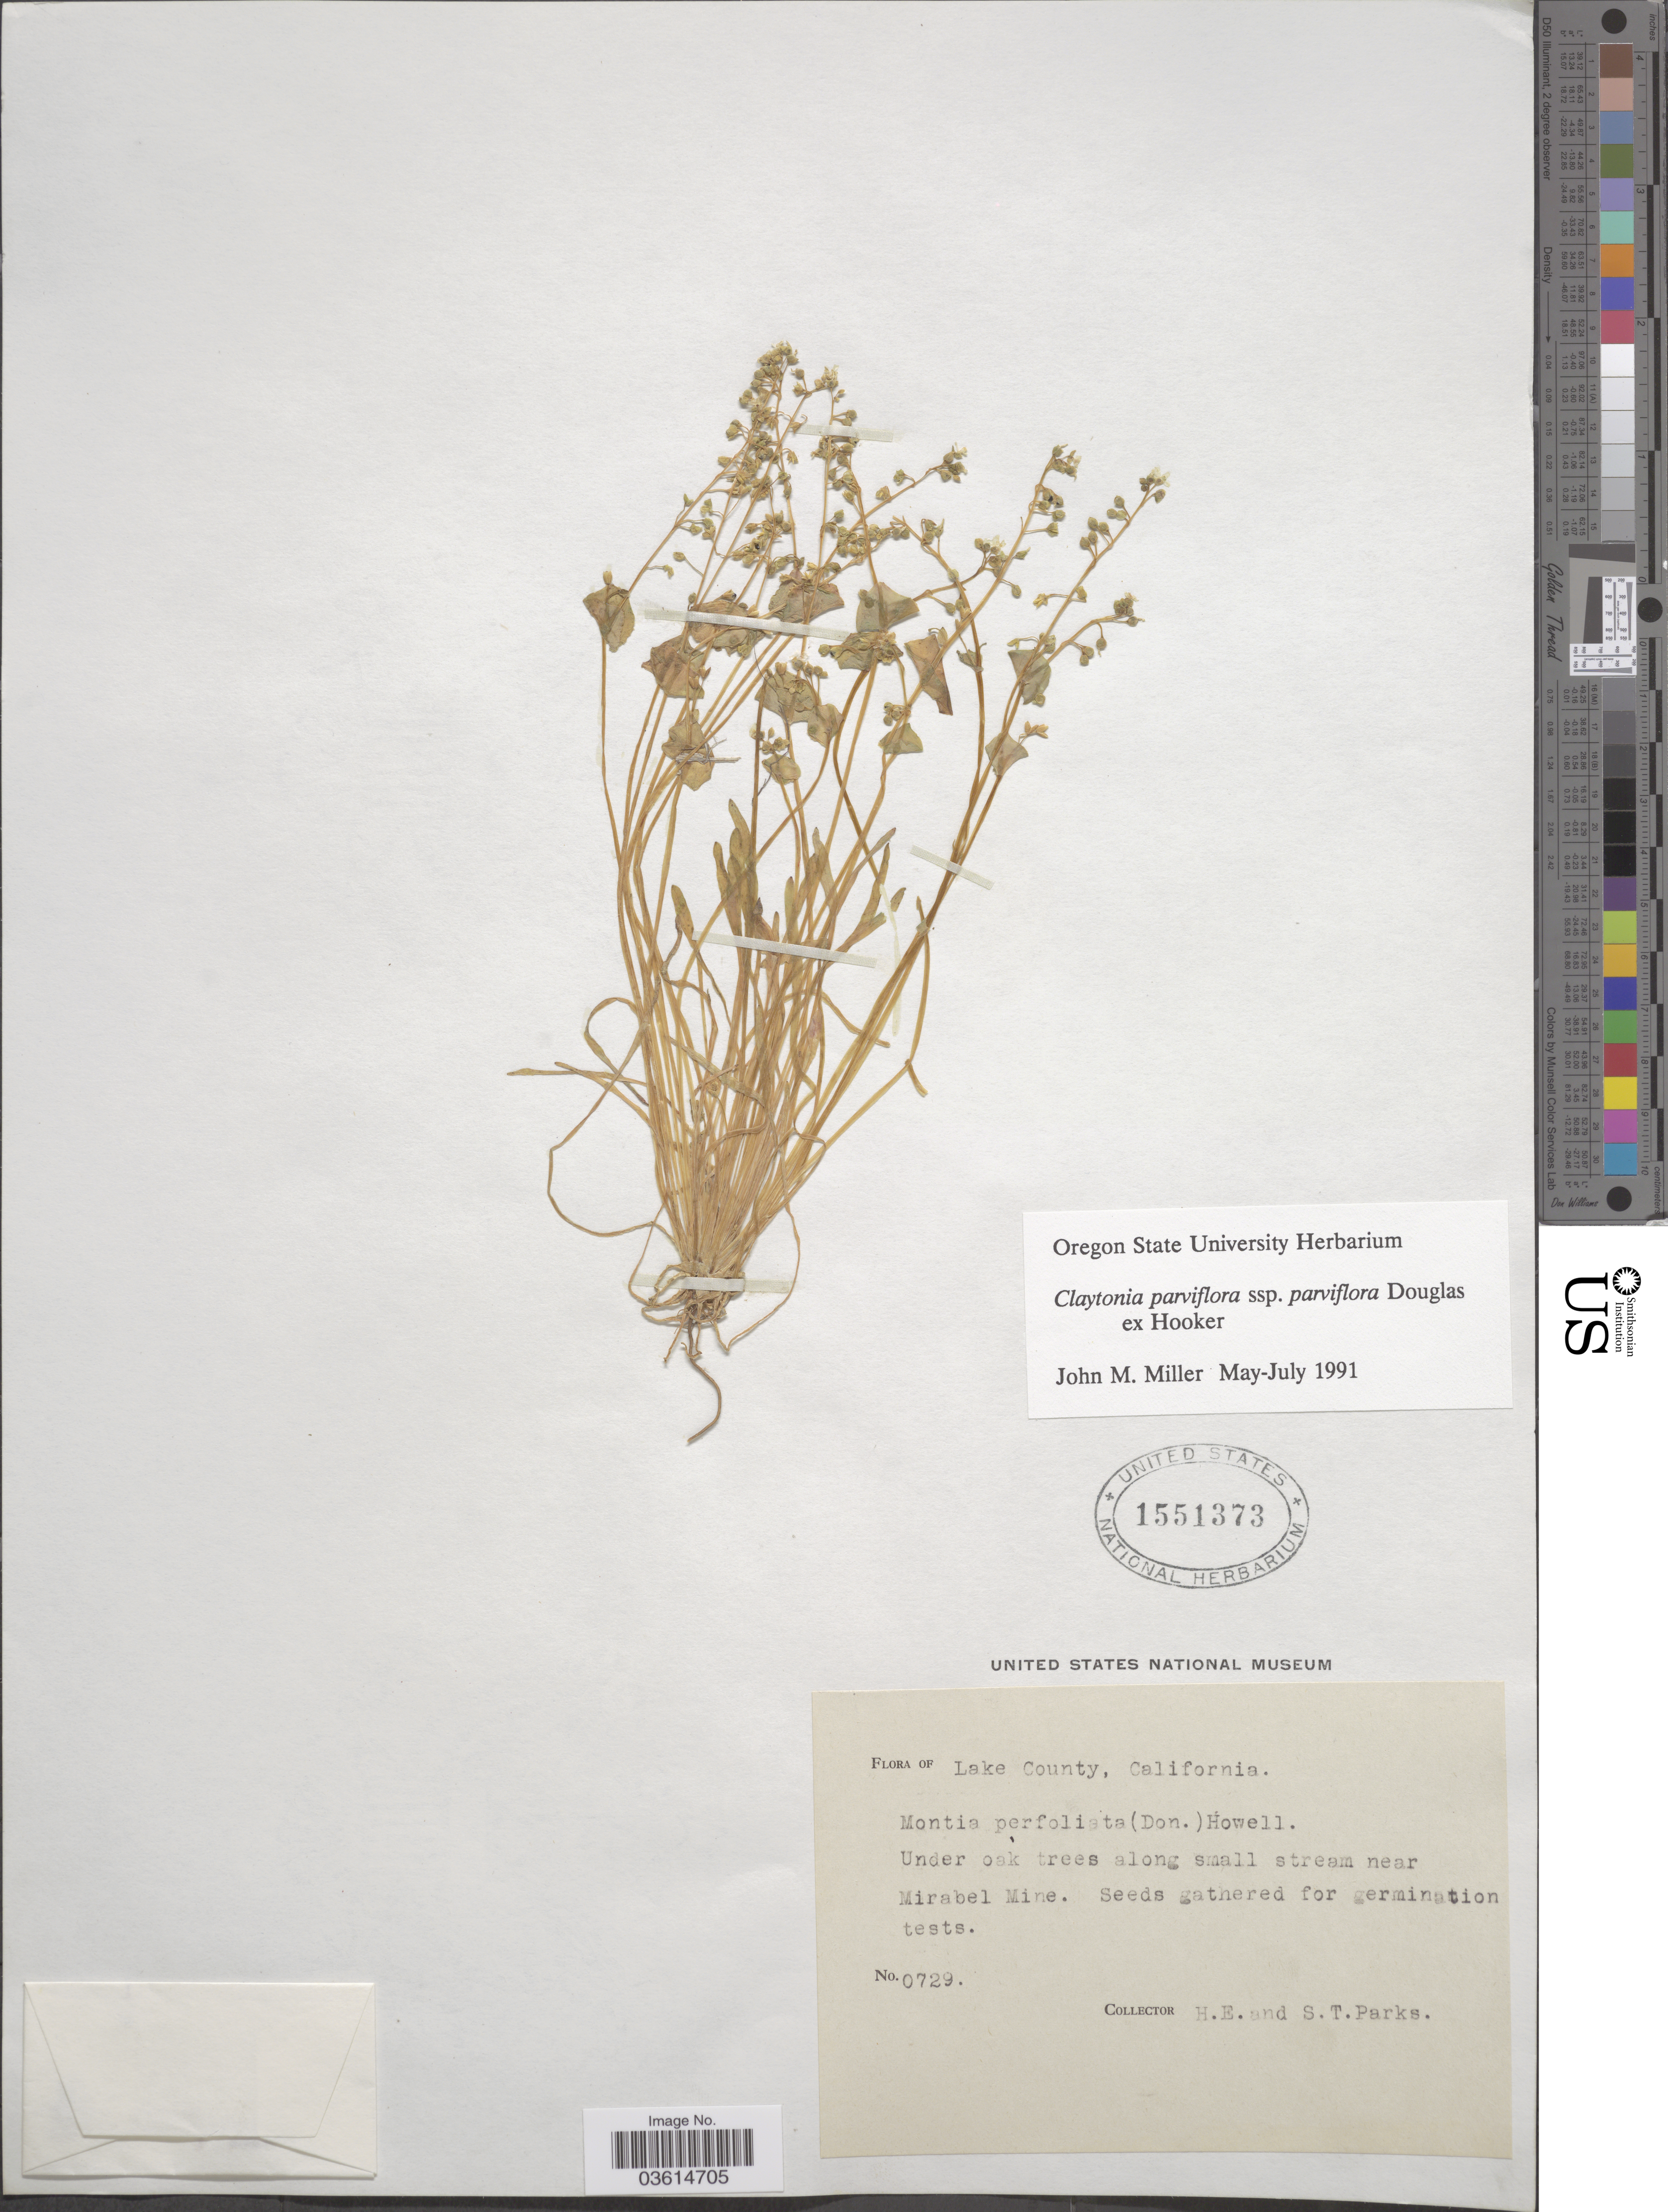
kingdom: Plantae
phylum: Tracheophyta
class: Magnoliopsida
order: Caryophyllales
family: Montiaceae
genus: Claytonia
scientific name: Claytonia parviflora subsp. parviflora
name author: Douglas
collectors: H. E. Parks & S. Parks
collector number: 0729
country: United States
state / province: California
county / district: Lake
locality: Lake County. Near Mirabel Mine.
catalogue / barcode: US 1551373